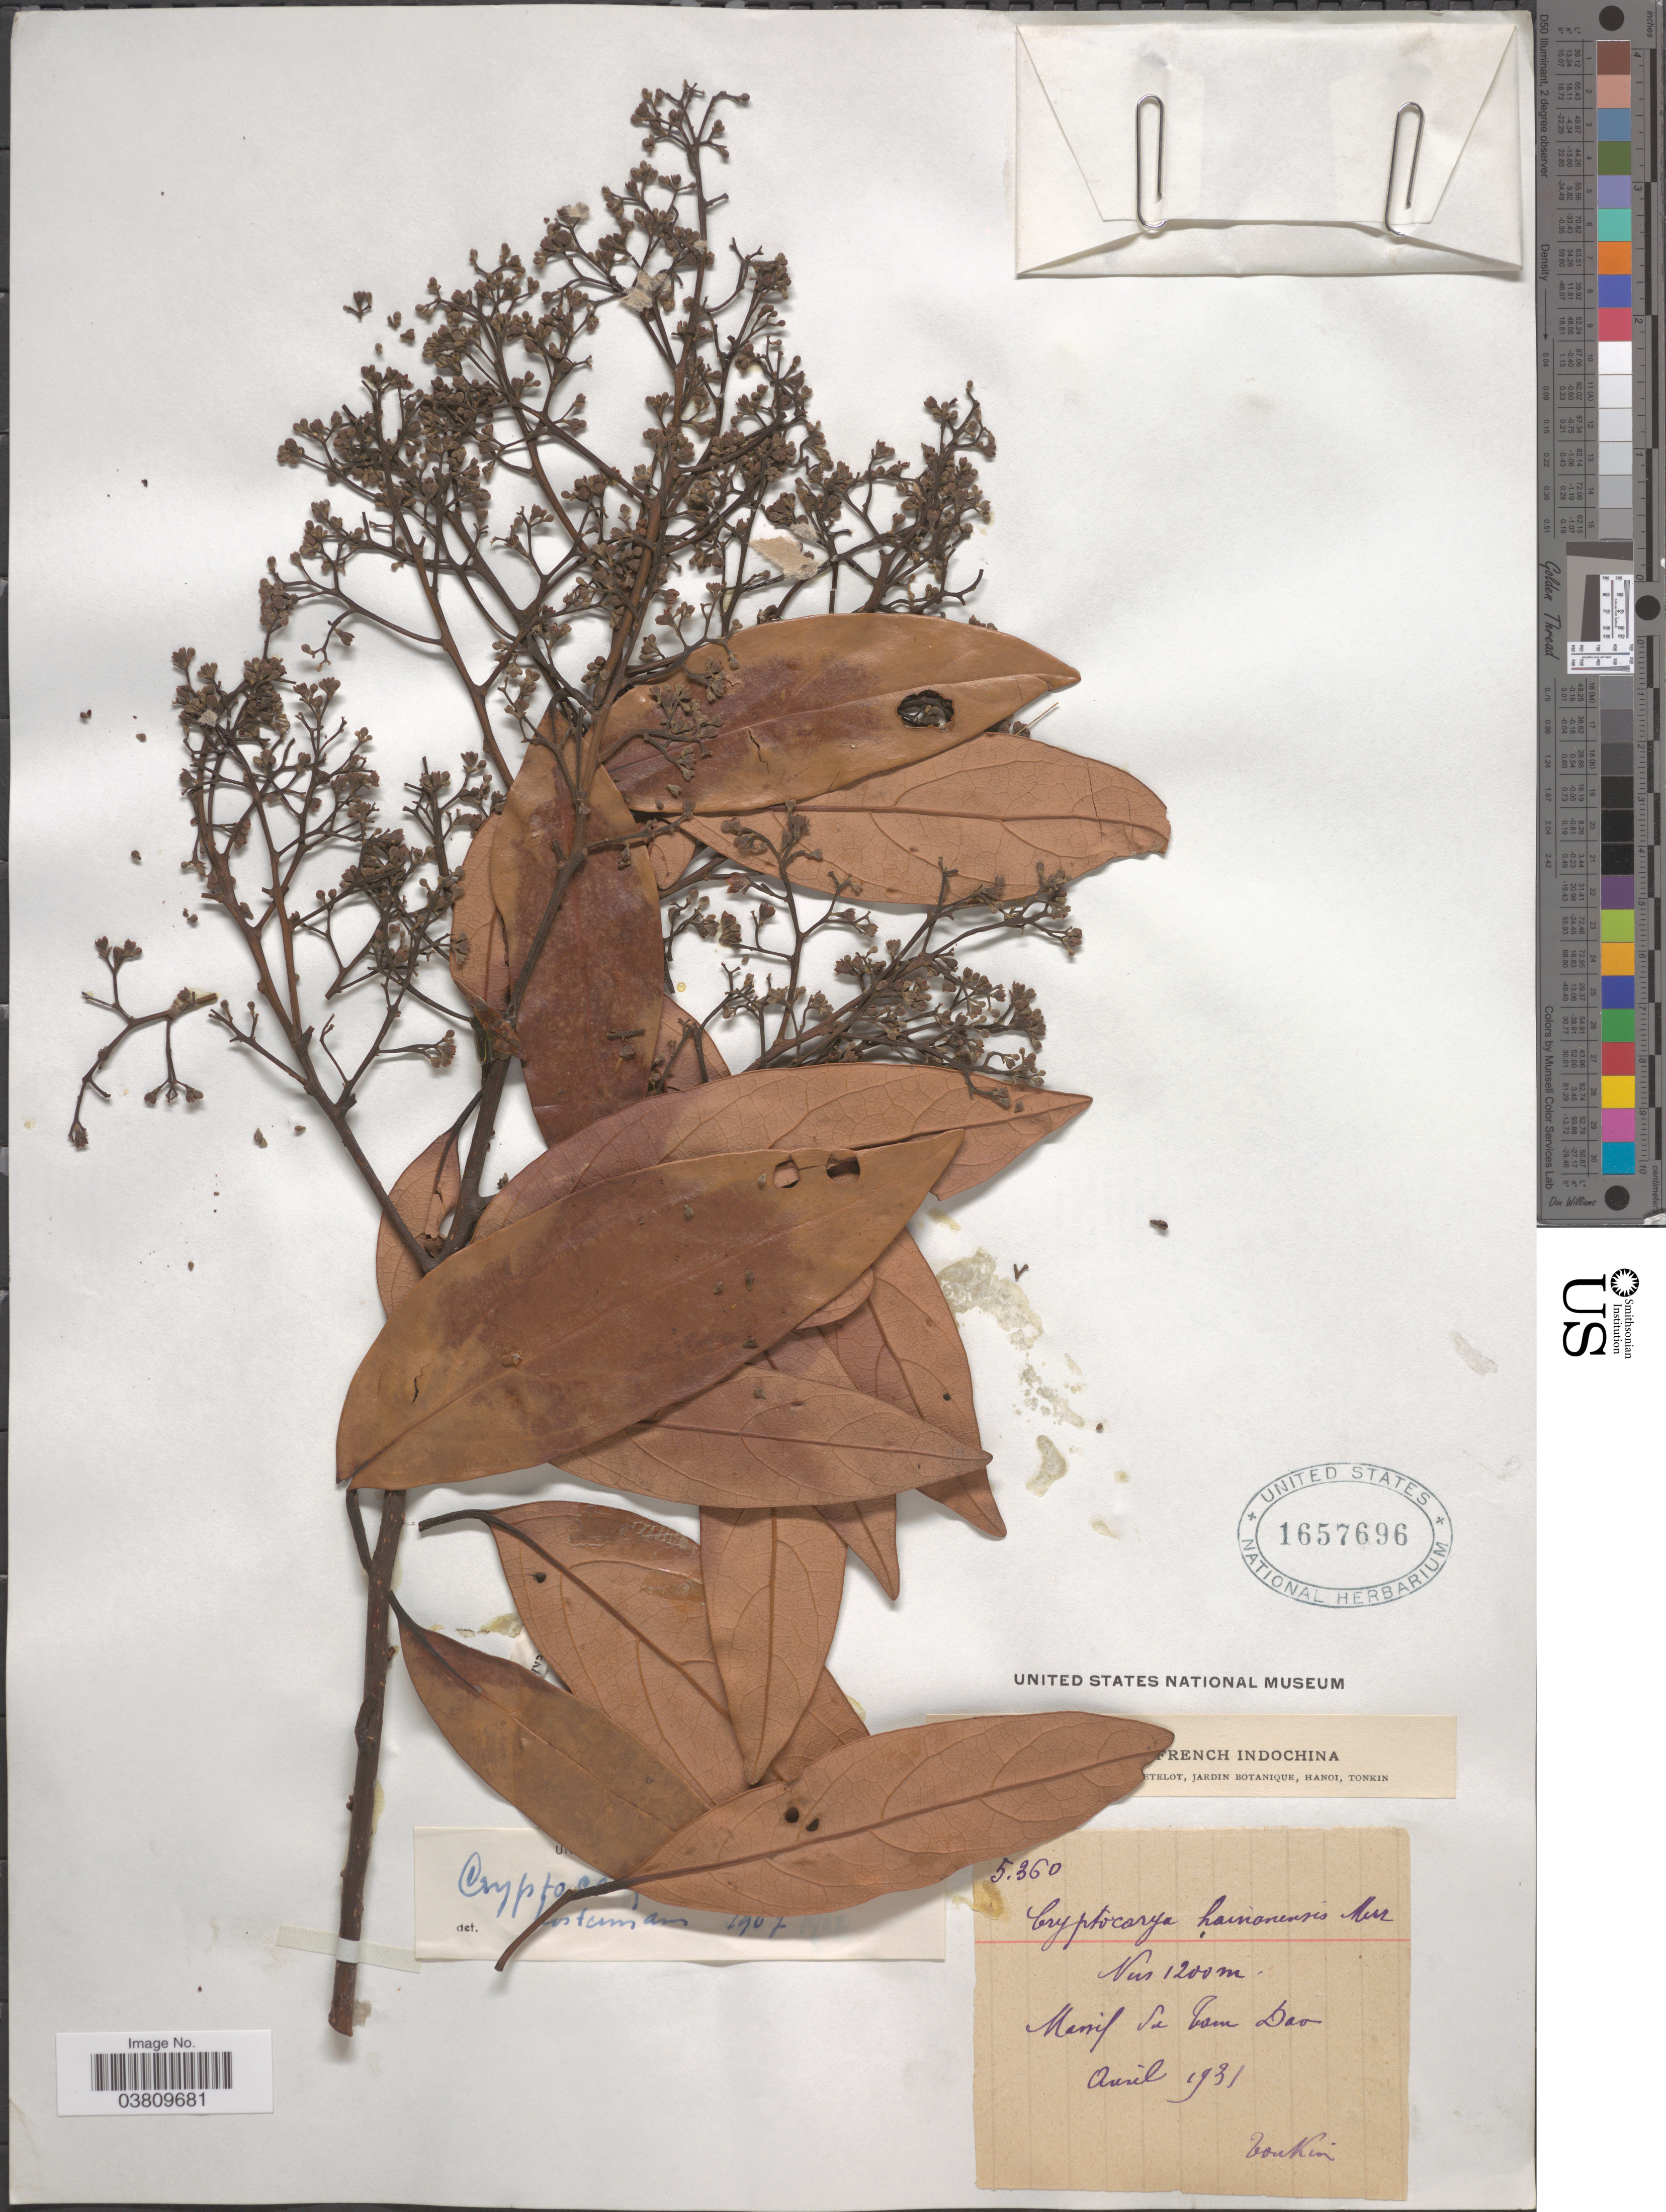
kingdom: Plantae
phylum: Tracheophyta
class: Magnoliopsida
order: Laurales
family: Lauraceae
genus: Cryptocarya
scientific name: Cryptocarya howii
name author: C.K. Allen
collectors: P. A. Pételot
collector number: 5360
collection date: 1931-04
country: Vietnam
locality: French Indochina. Massif du Tam Dao.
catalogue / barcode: US 1657696